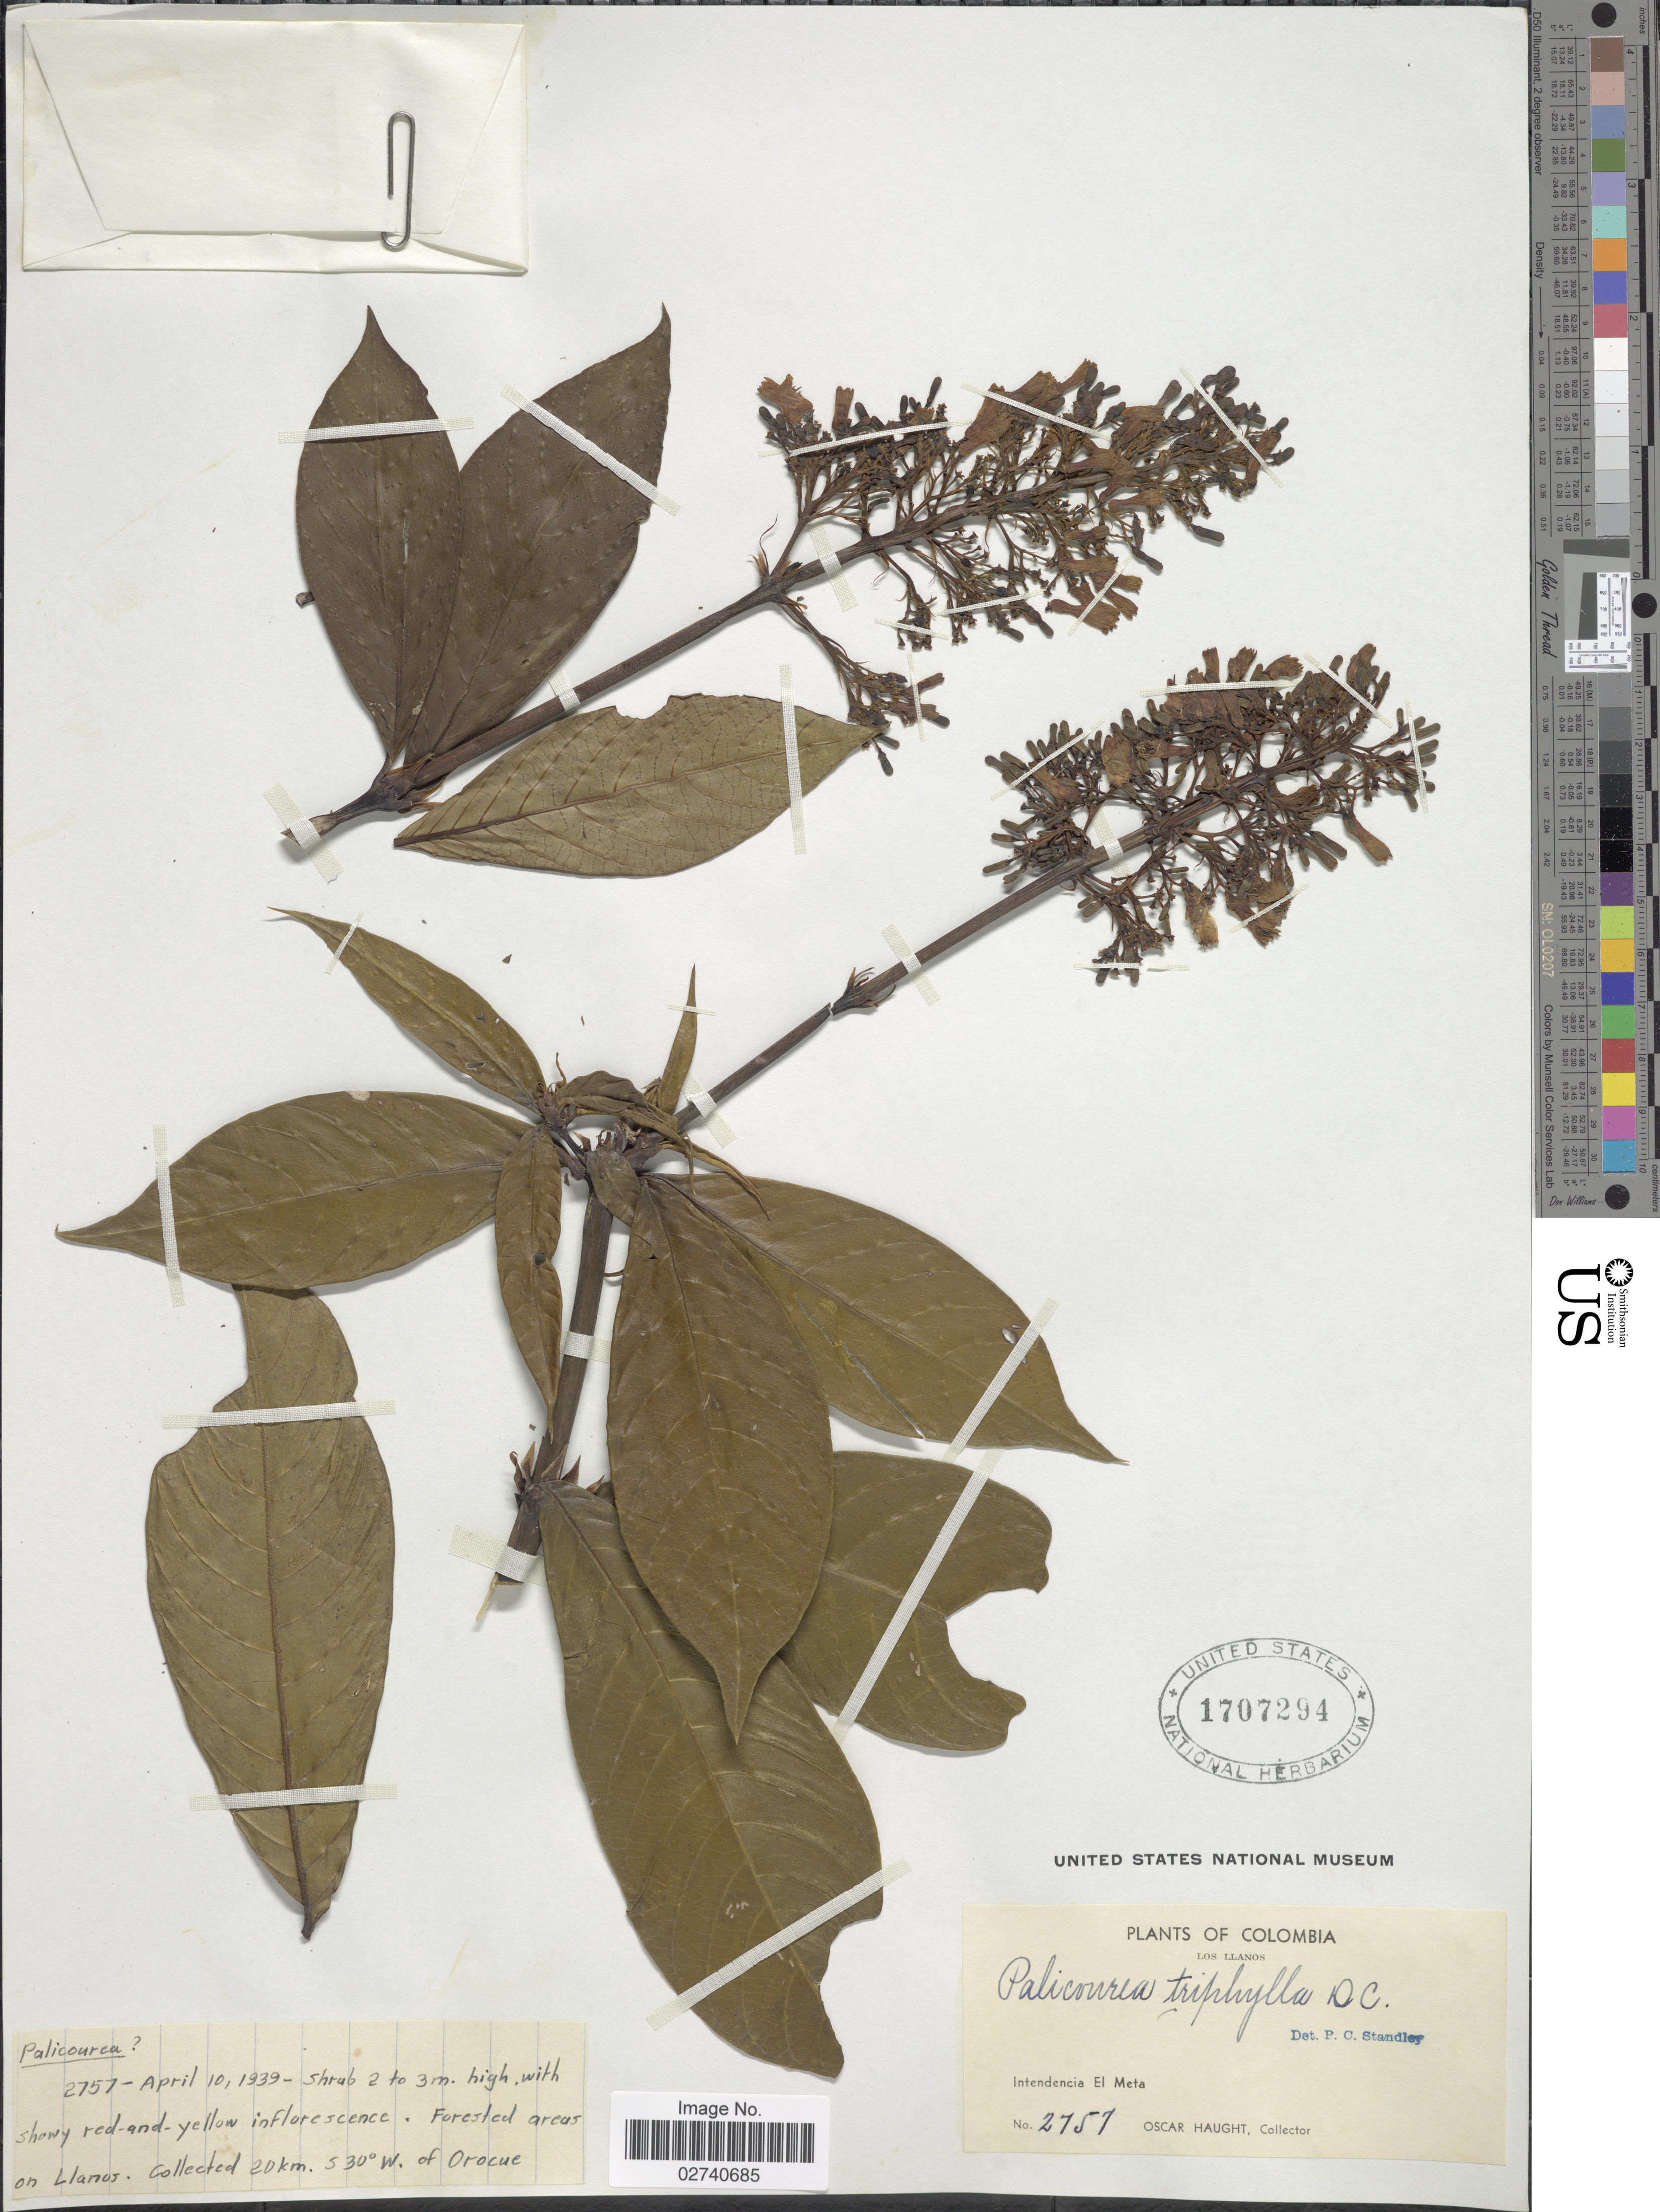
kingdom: Plantae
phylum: Tracheophyta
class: Magnoliopsida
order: Gentianales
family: Rubiaceae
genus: Palicourea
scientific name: Palicourea triphylla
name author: DC.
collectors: O. L. Haught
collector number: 2757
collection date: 1939-04-10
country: Colombia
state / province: Meta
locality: Los Llanos. 20 km. S30°W of Oricue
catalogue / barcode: US 1707294